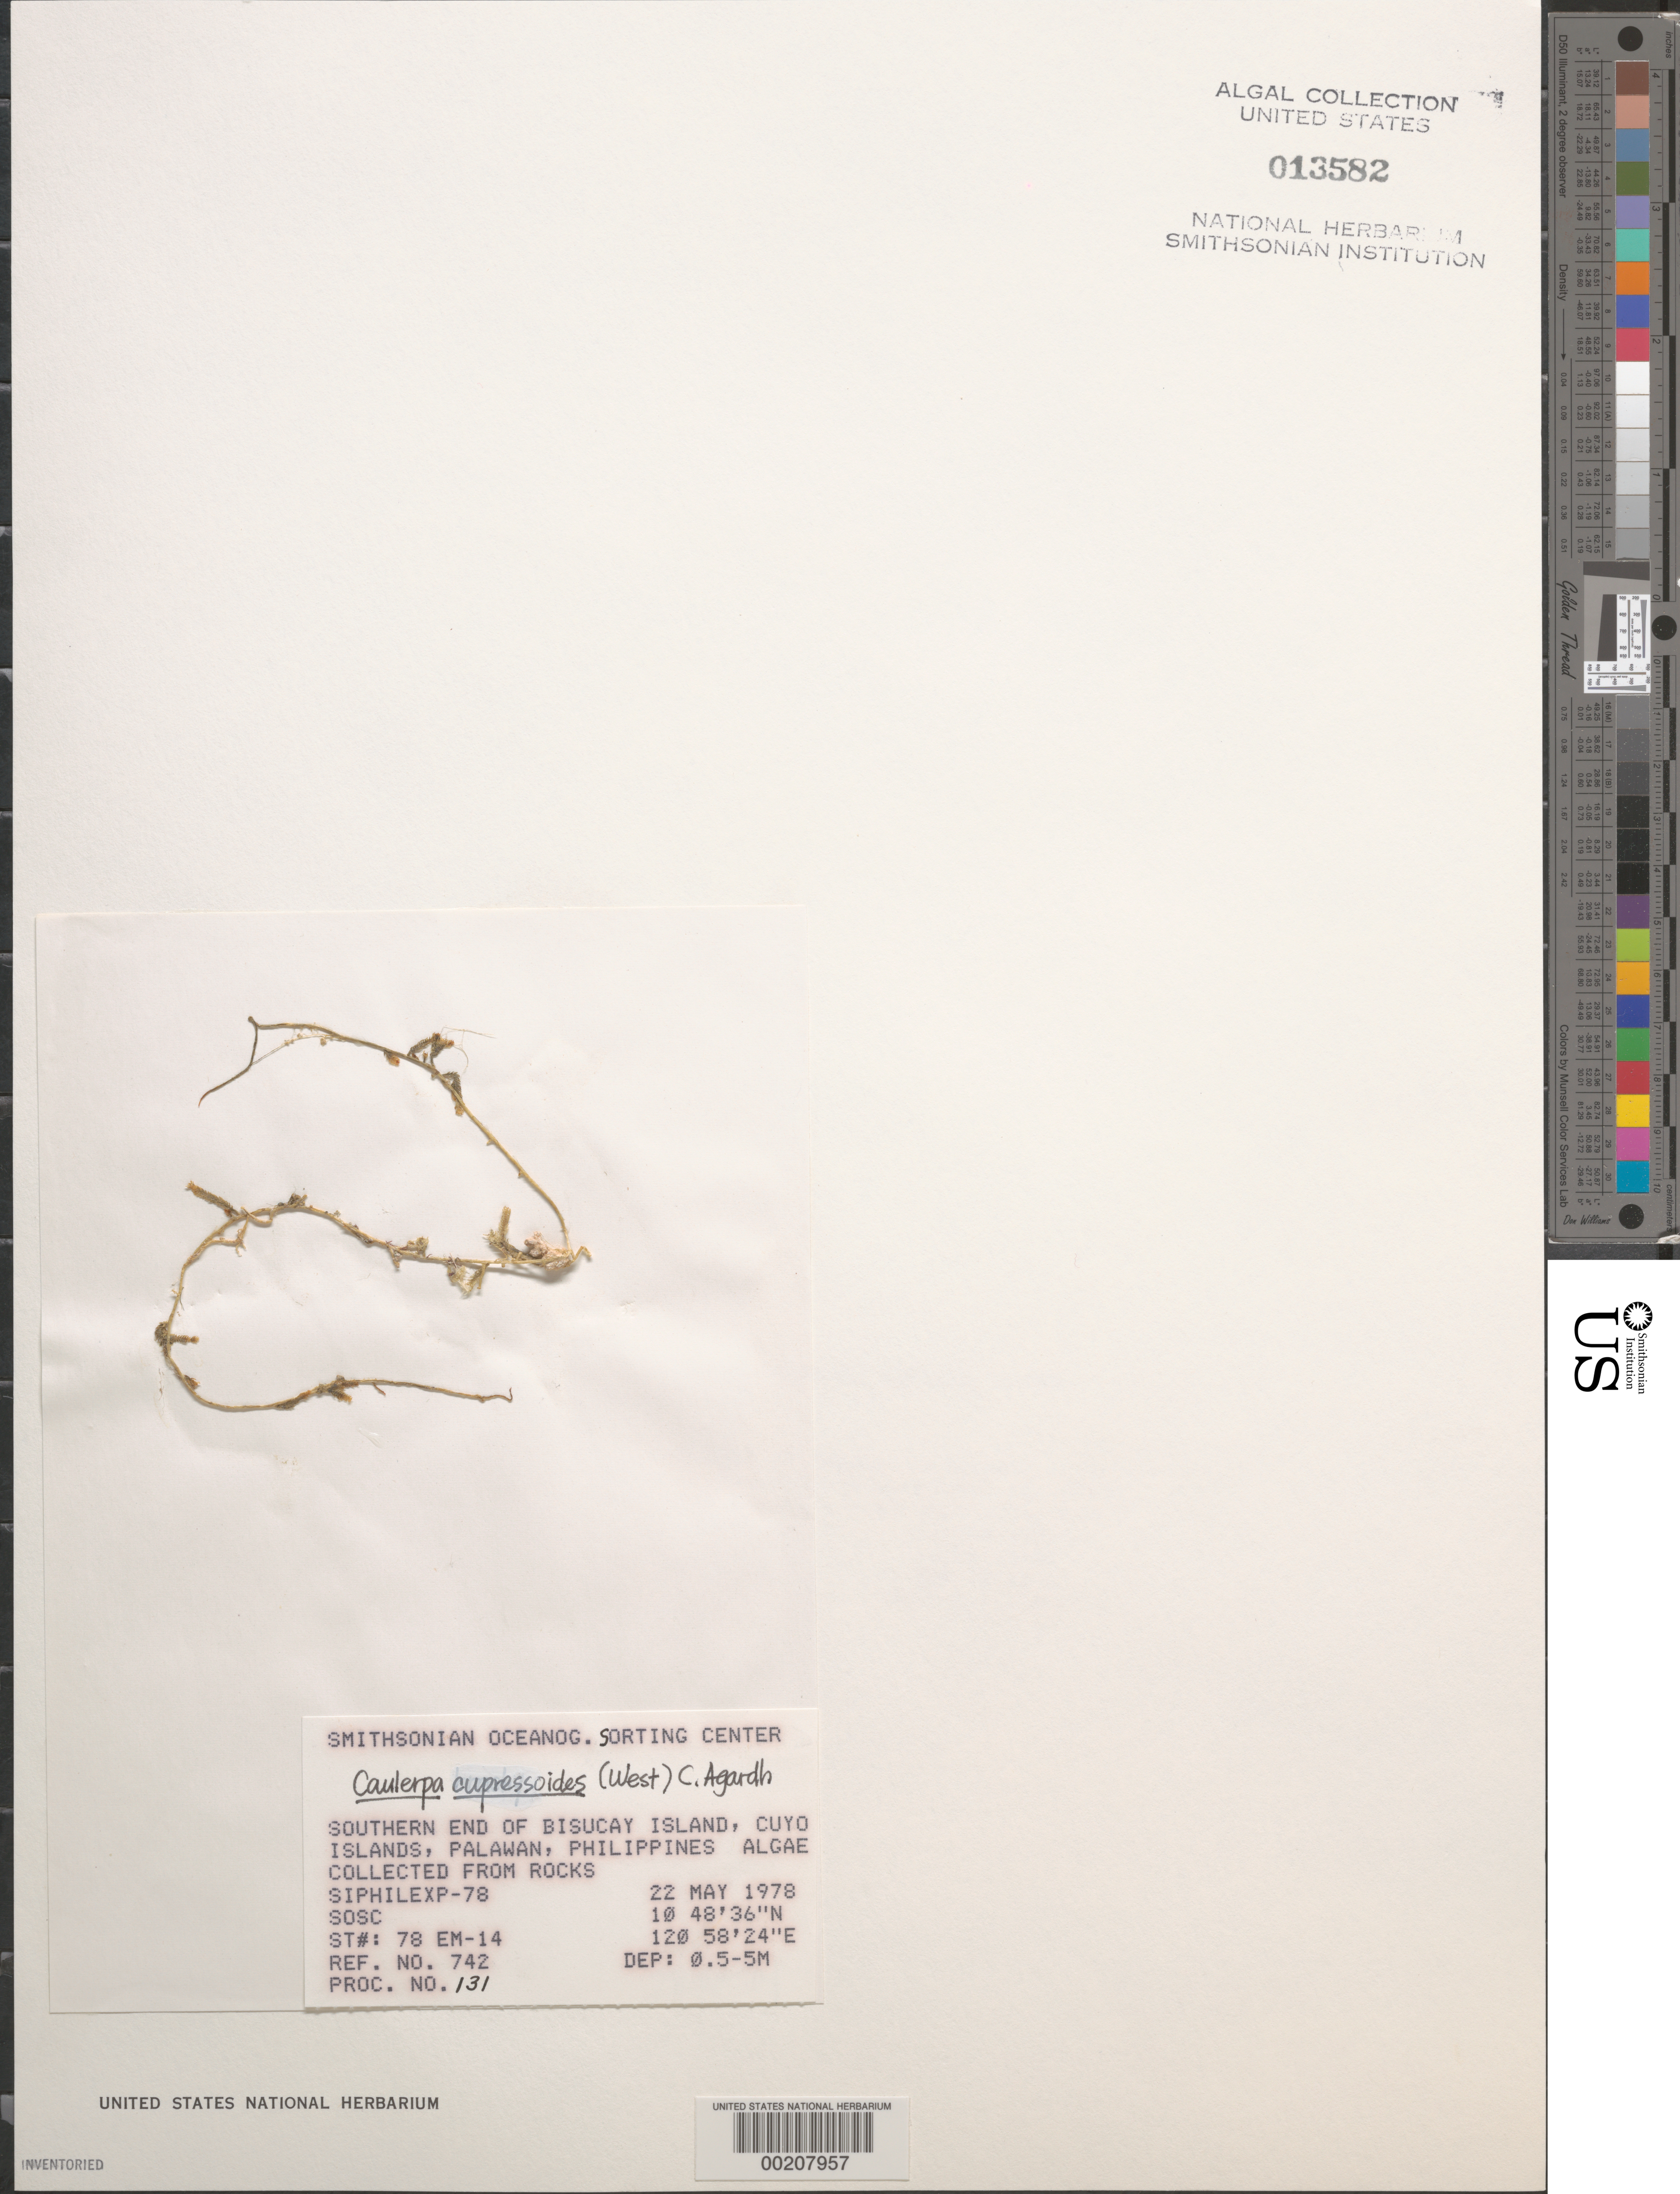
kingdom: Plantae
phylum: Chlorophyta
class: Ulvophyceae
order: Bryopsidales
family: Caulerpaceae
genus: Caulerpa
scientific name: Caulerpa cupressoides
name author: (Vahl) C. Agardh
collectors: SOSC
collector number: Station 78 Em-14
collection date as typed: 22 May 1978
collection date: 1978-05-22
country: Philippines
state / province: Mimaropa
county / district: Palawan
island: Bisucay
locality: Southern end of island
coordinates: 10 48' 36" N, 120 58' 24" E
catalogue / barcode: US 13582